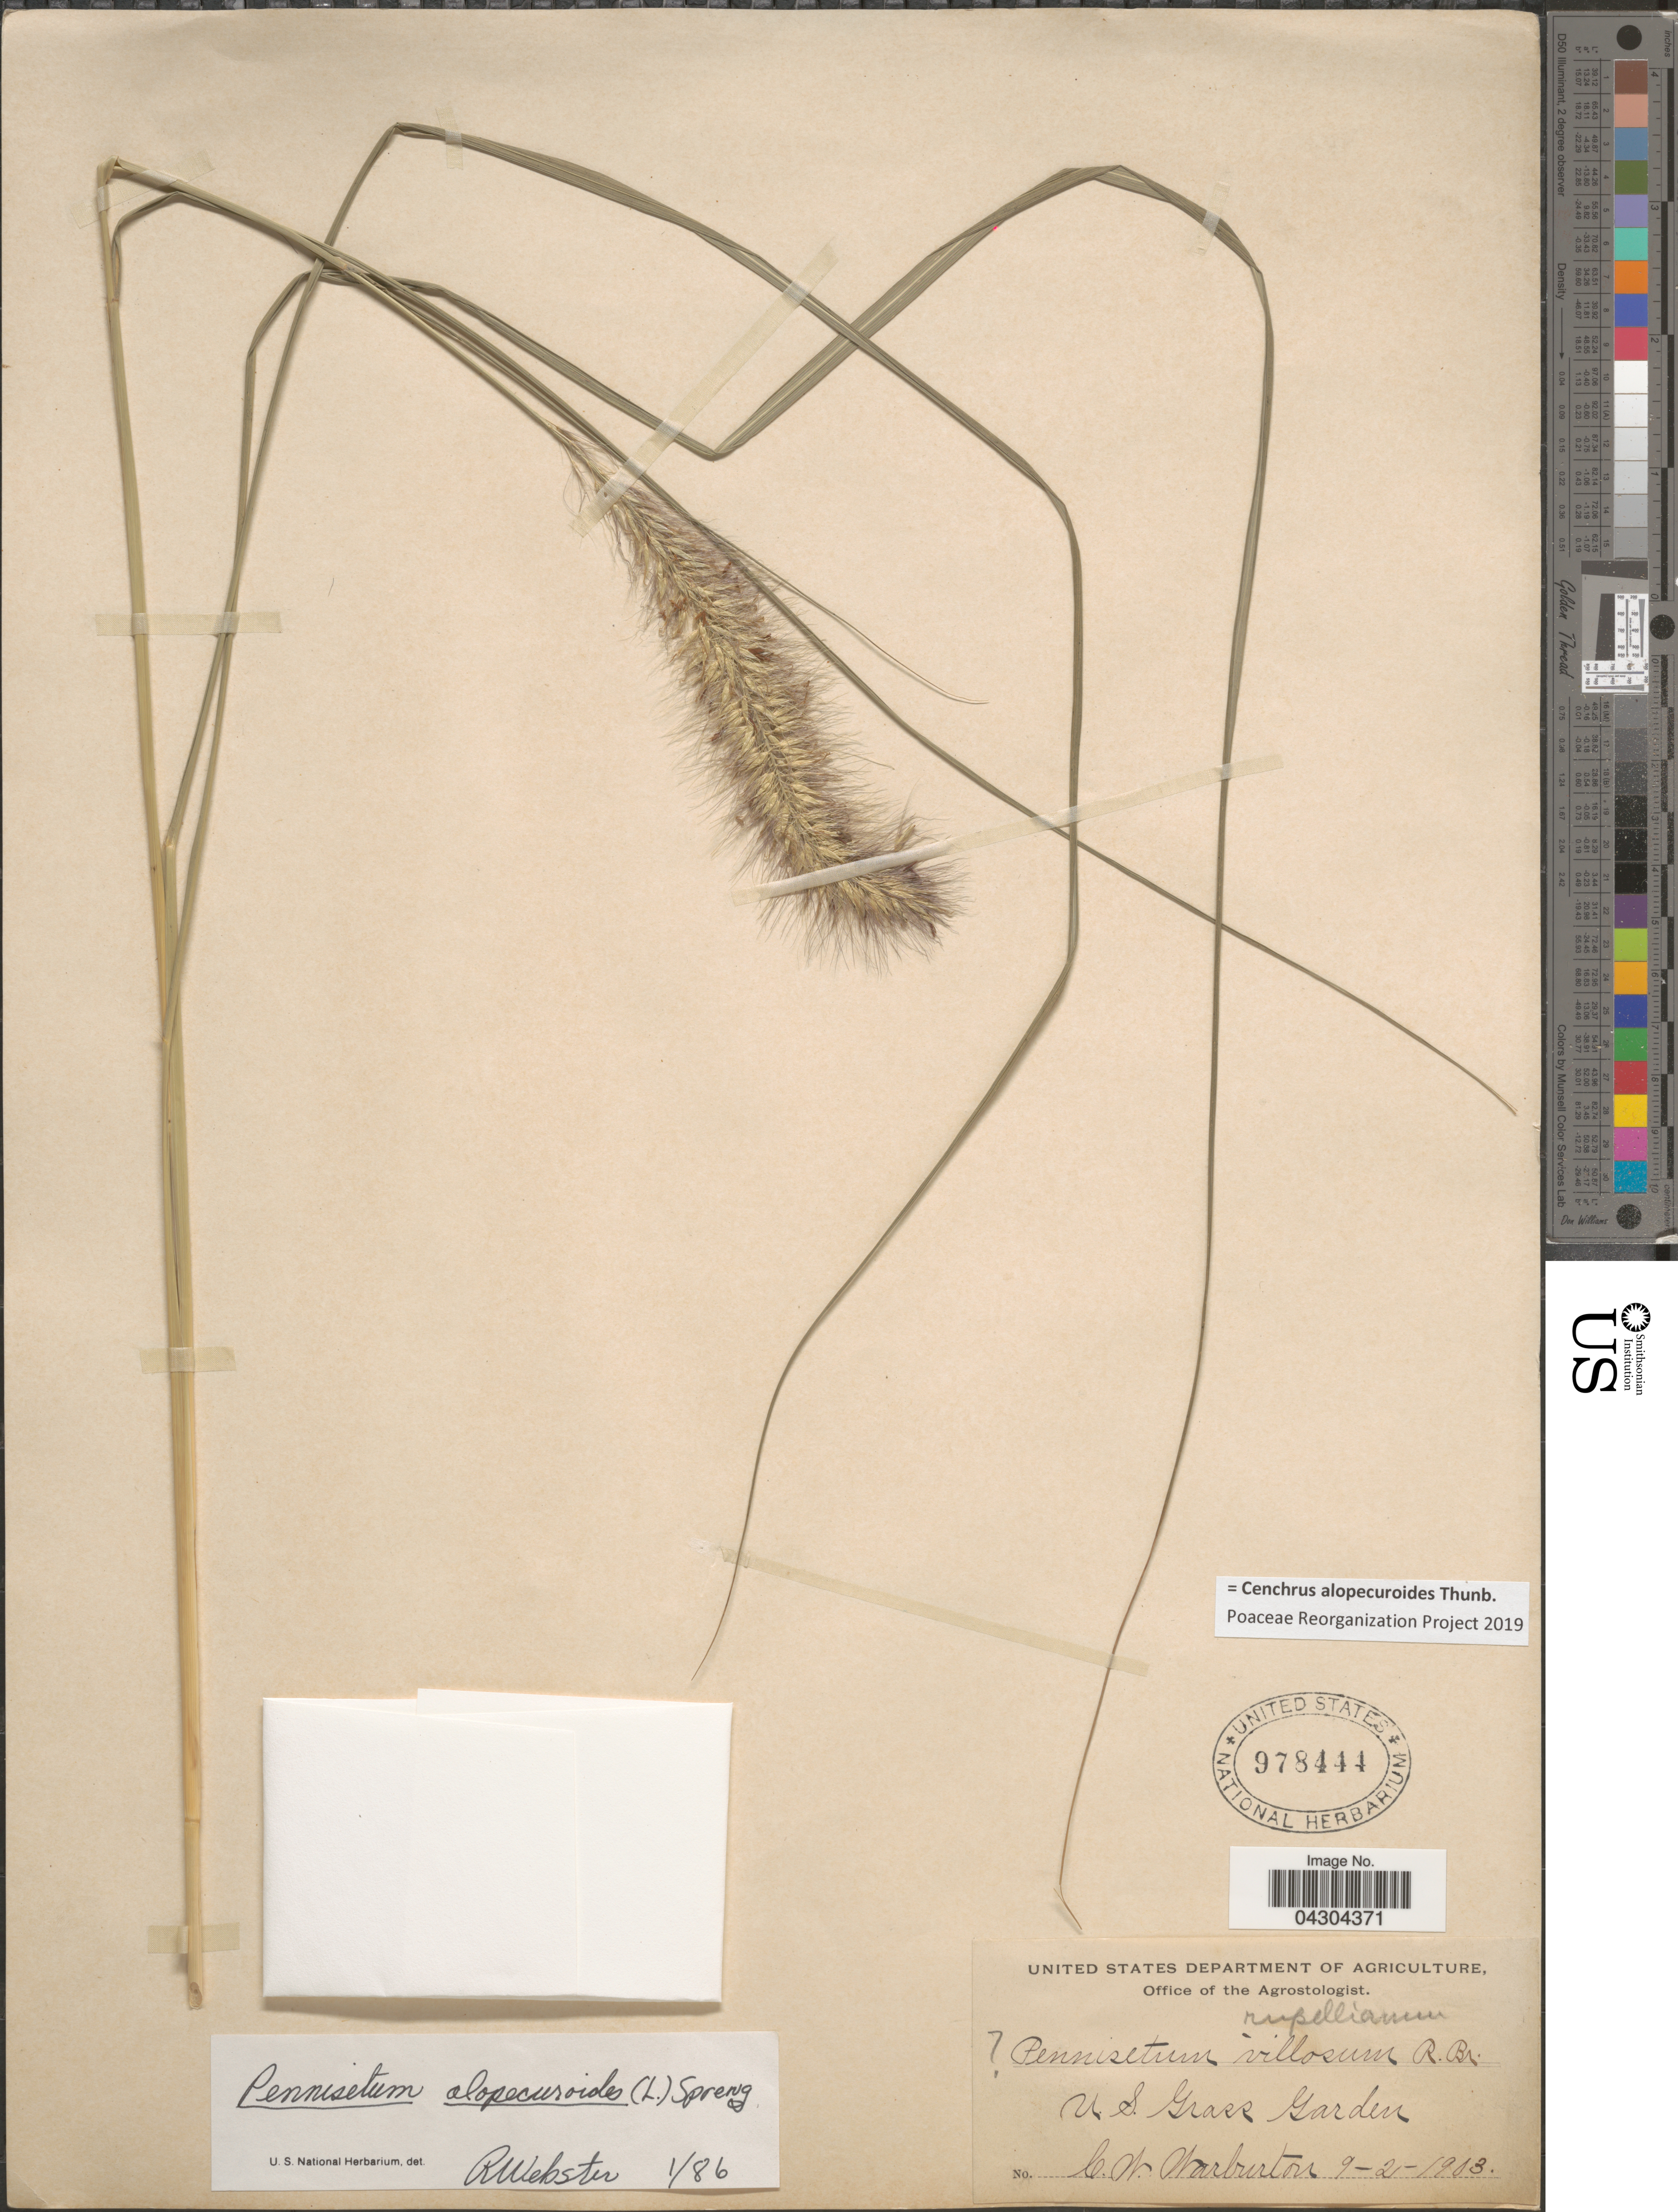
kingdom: Plantae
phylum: Tracheophyta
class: Liliopsida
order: Poales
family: Poaceae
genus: Cenchrus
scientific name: Cenchrus alopecuroides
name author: Thunb.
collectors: C. Warburton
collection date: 1903-09-02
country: United States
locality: U. S. Grass Garden.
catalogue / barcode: US 978444